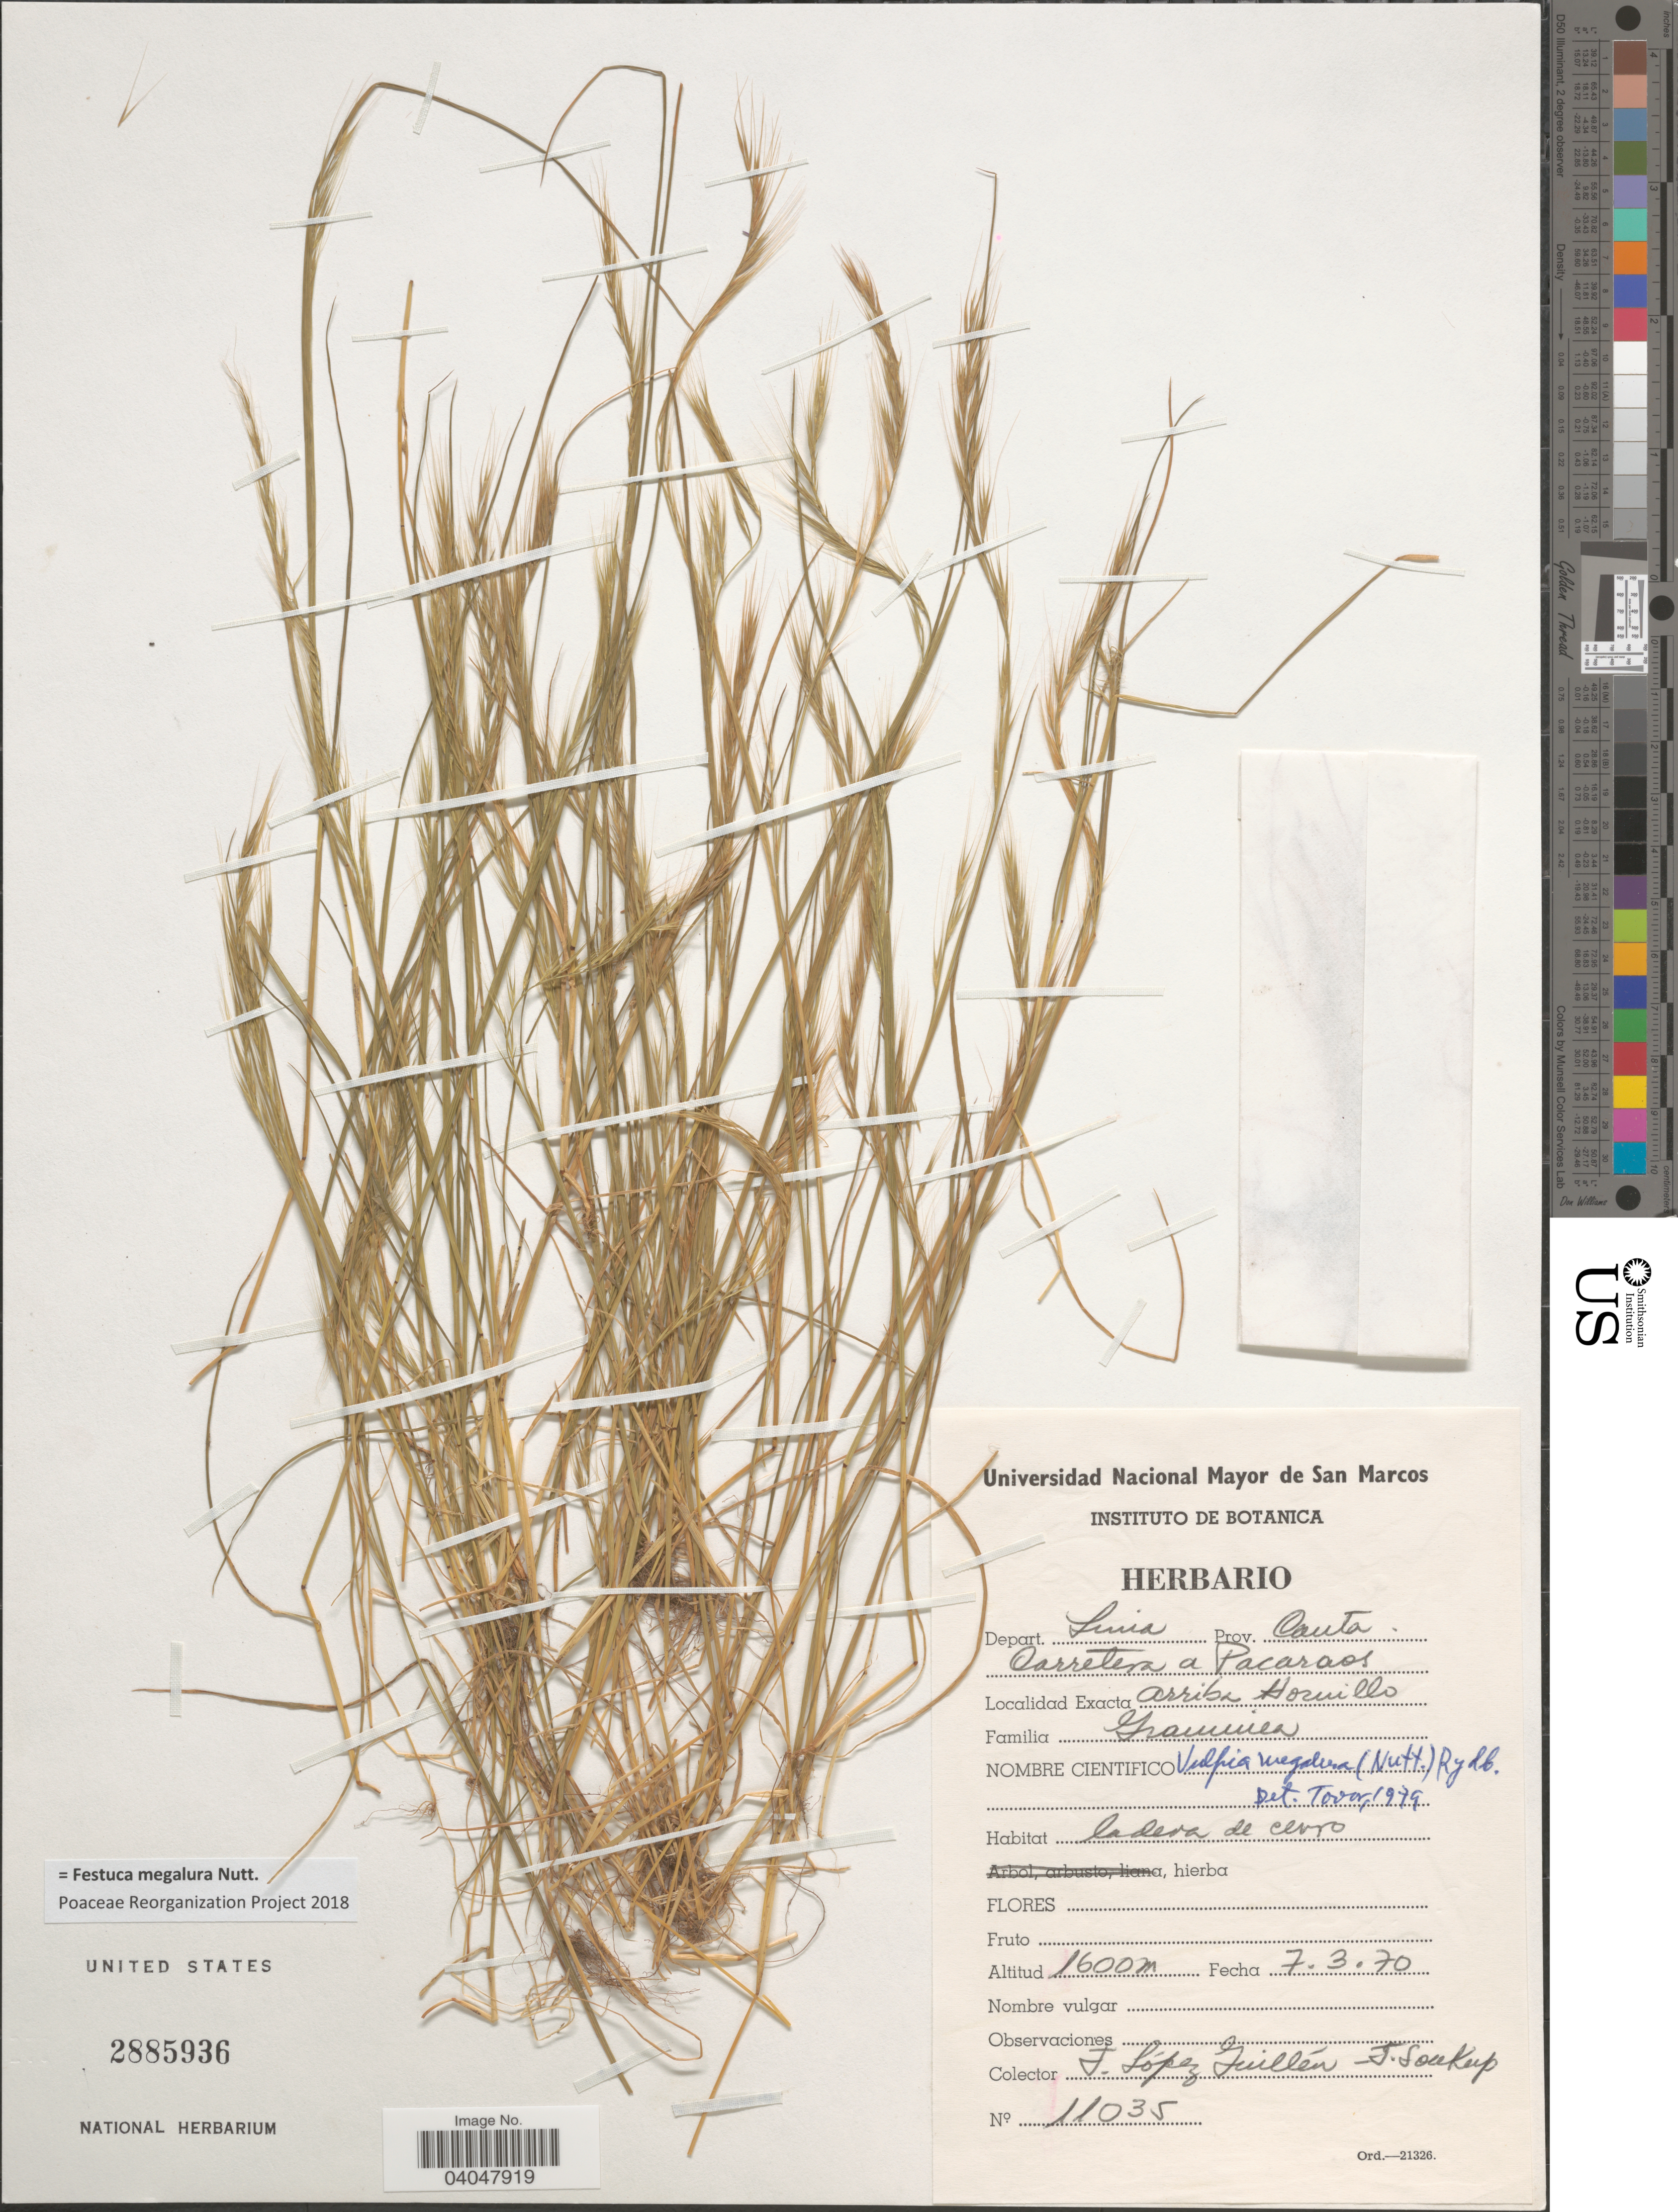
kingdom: Plantae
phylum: Tracheophyta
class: Liliopsida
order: Poales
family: Poaceae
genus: Festuca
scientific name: Festuca megalura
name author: Nutt.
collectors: J. López Guillén & J. Soukup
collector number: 11035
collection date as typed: Transcribed d/m/y: 7/3/70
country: Peru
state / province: Lima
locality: Depart. Lima. Prov. Cauta. Carretera a Pacaraos. Arriba Hornillo. Ladera de cerro.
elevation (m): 1600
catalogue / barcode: US 2885936